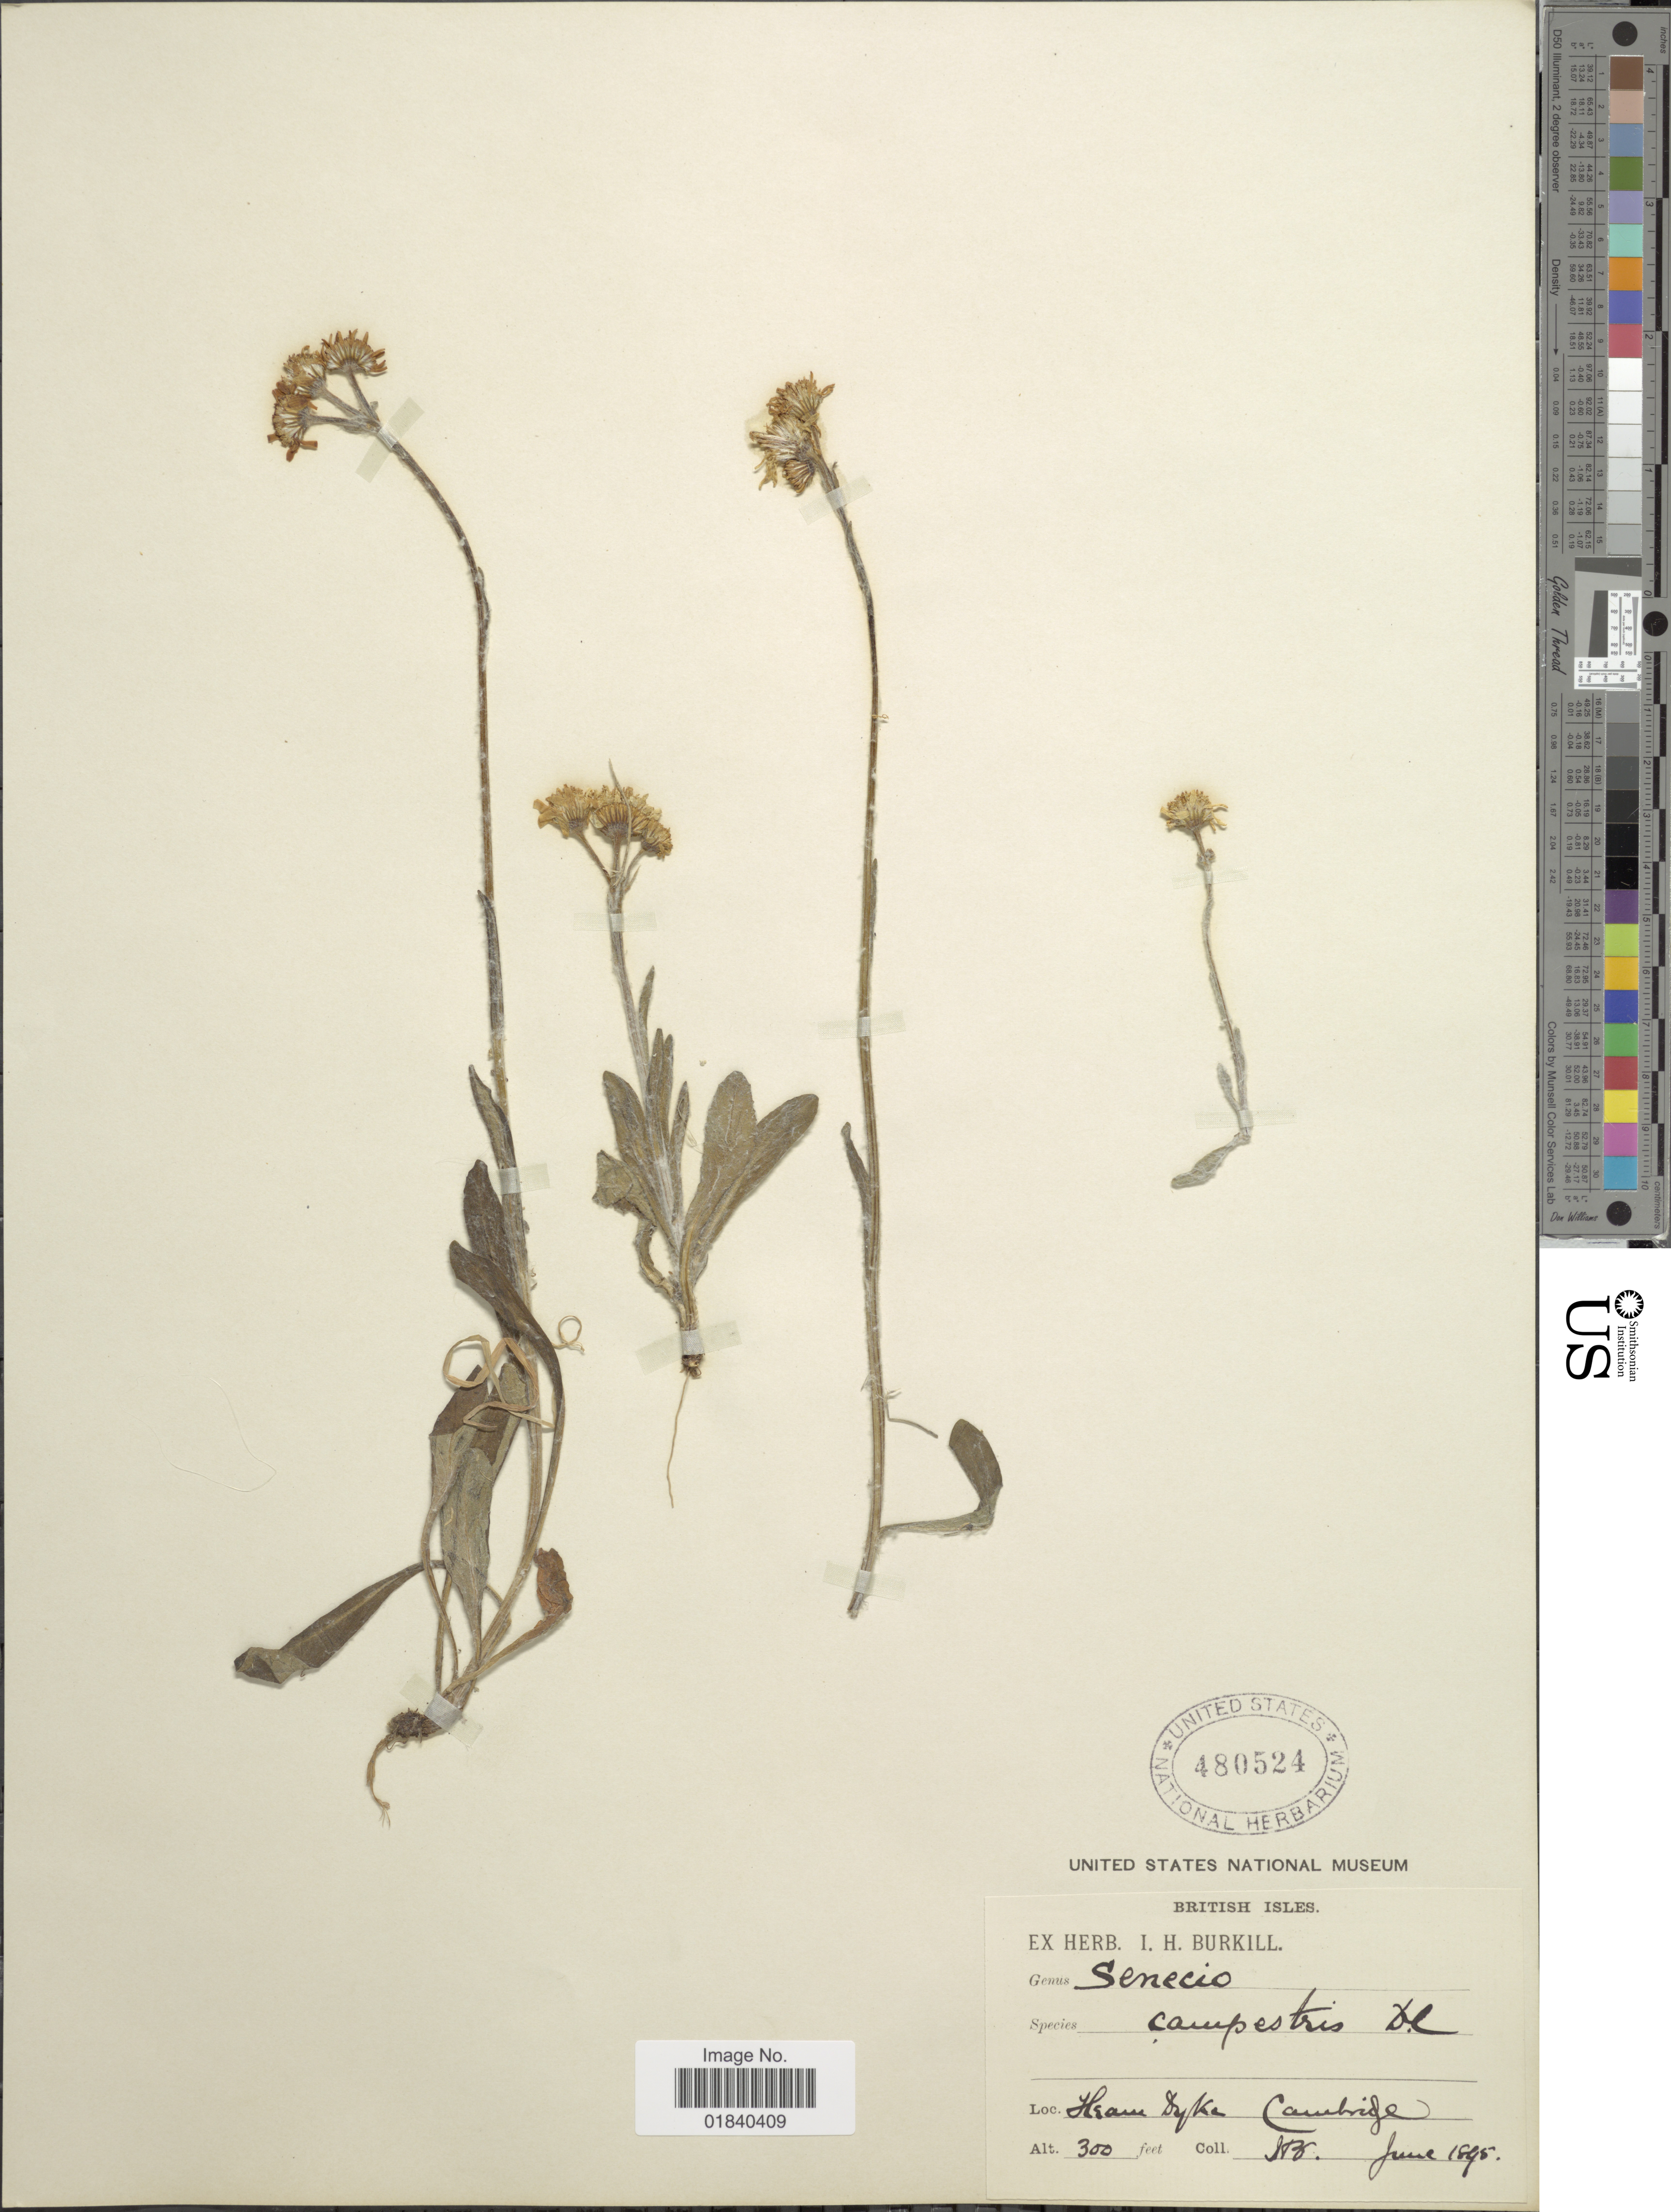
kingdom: Plantae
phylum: Tracheophyta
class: Magnoliopsida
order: Asterales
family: Asteraceae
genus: Senecio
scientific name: Senecio campestris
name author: DC.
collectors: I. H. Burkill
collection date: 1895-06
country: United Kingdom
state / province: England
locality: Fleam Dyke. Cambridge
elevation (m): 91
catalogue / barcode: US 480524